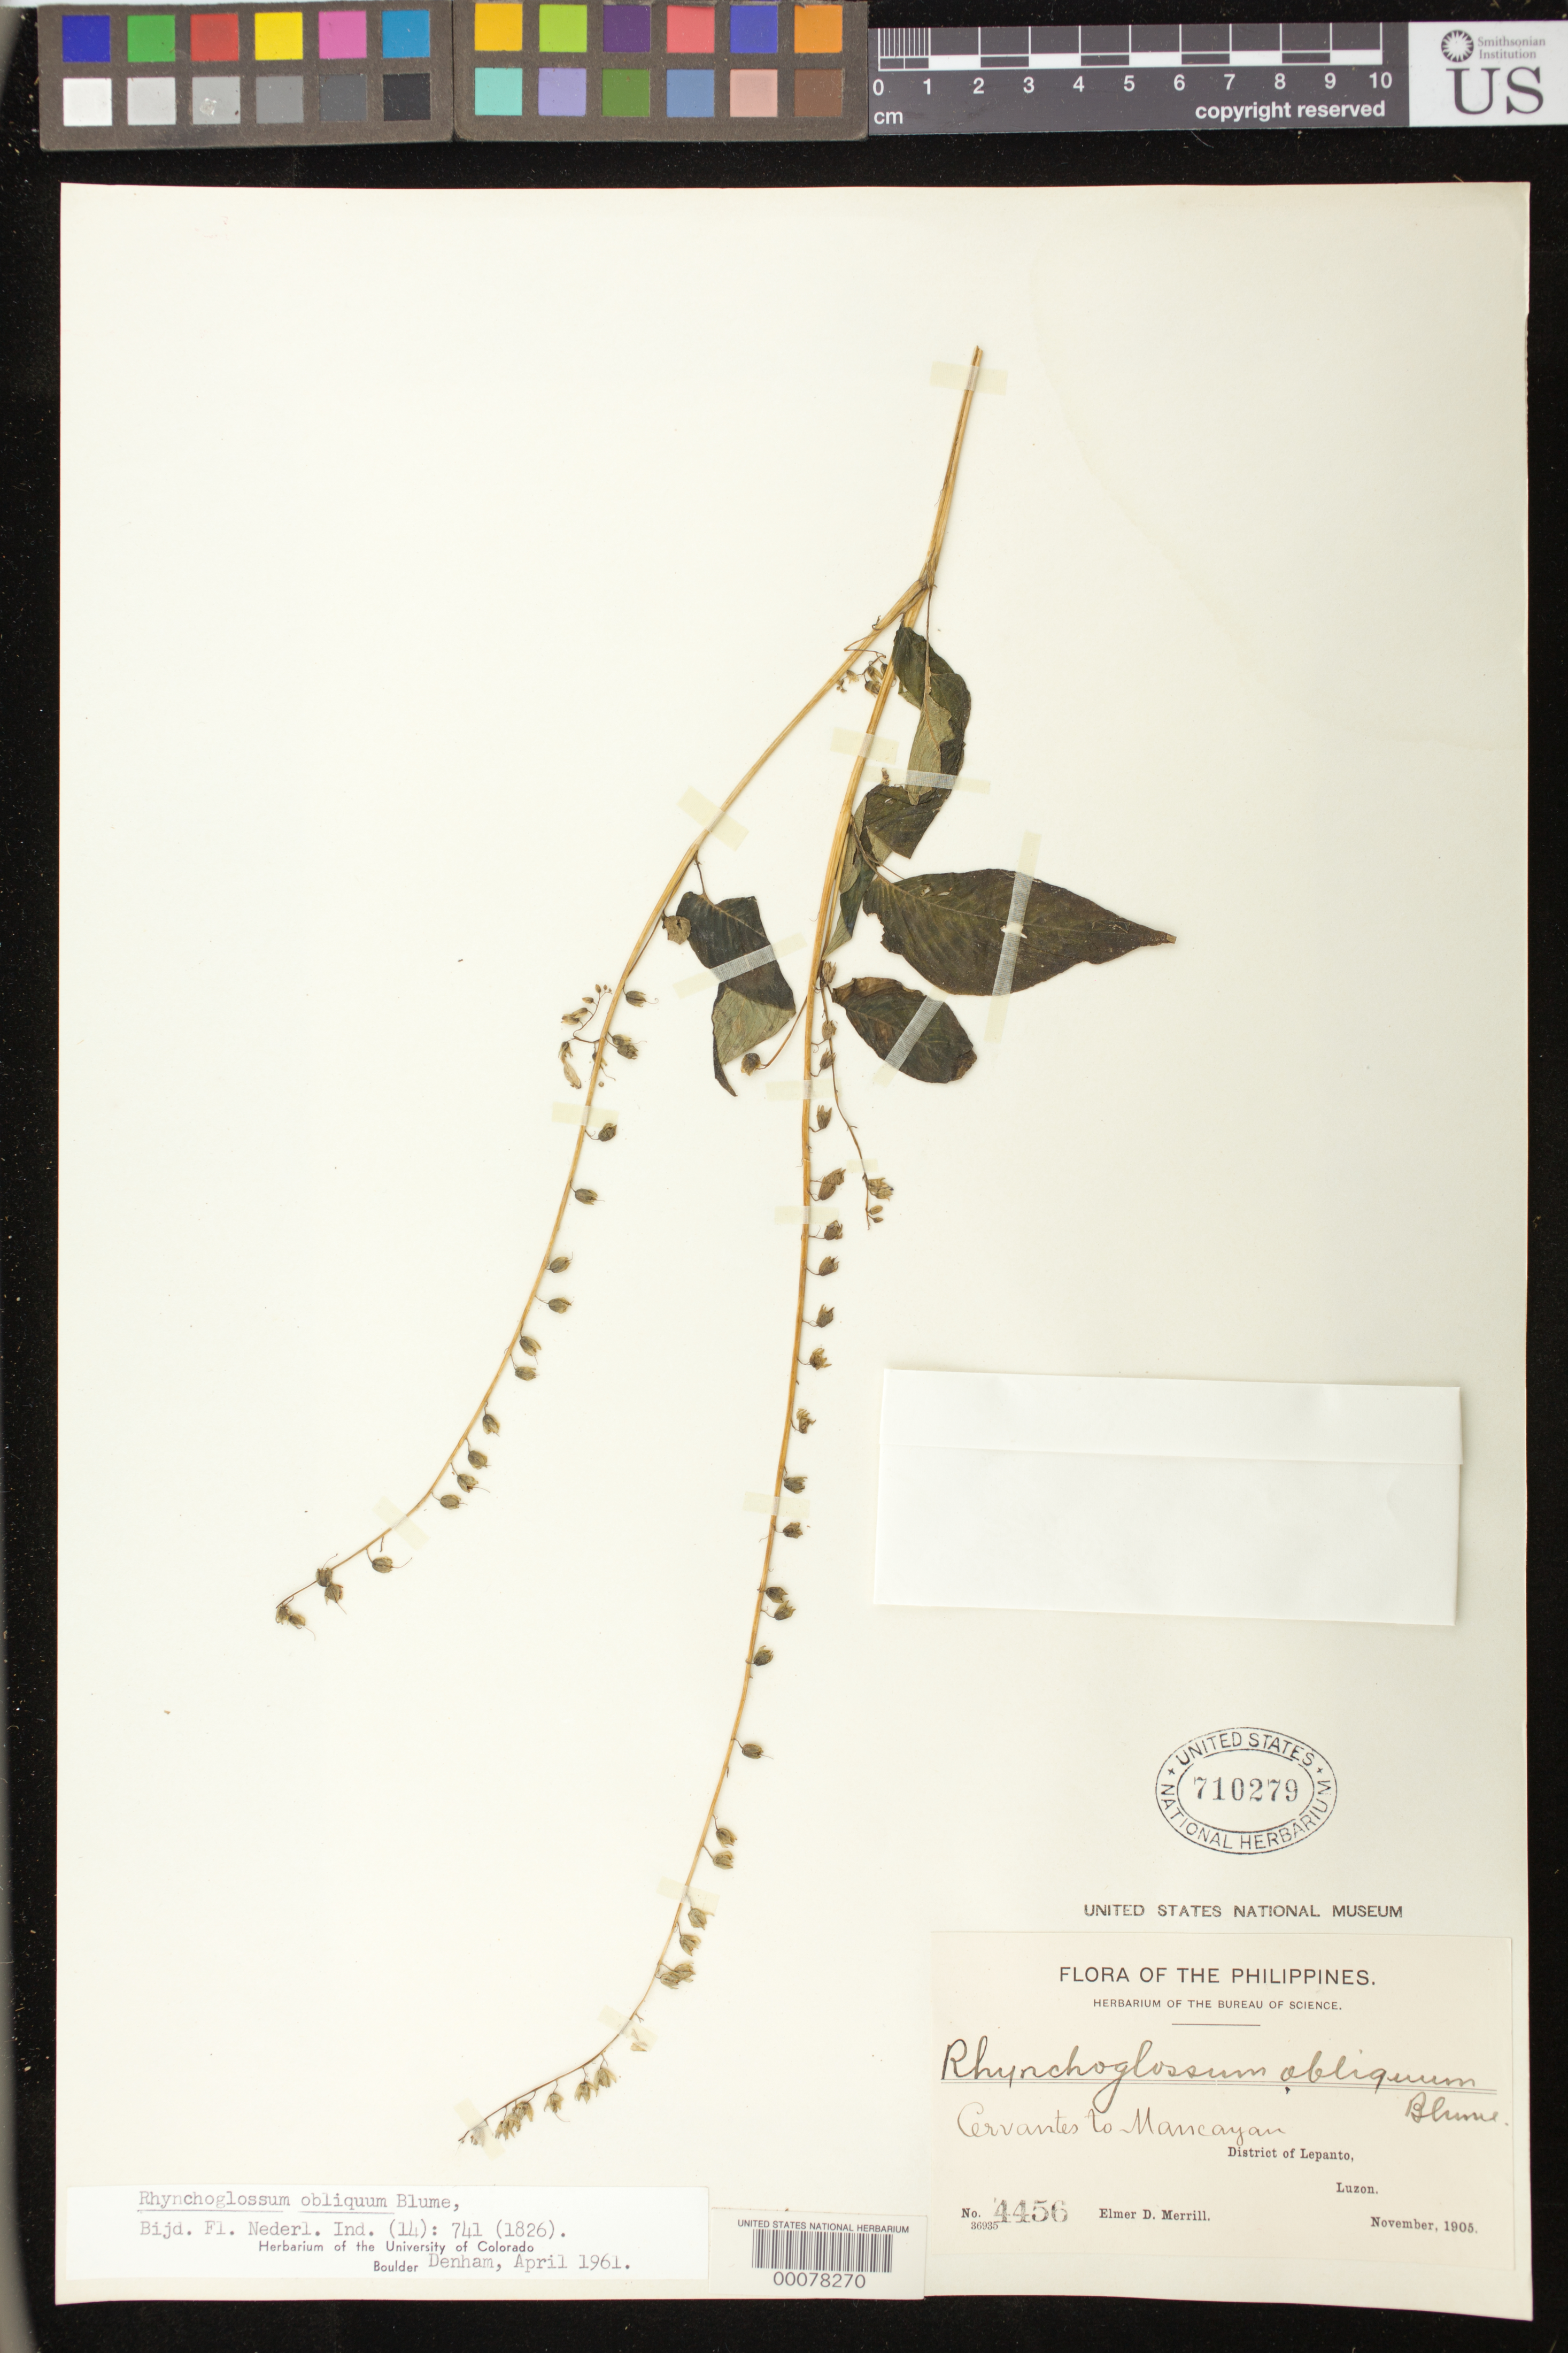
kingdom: Plantae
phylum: Tracheophyta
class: Magnoliopsida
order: Lamiales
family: Gesneriaceae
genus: Rhynchoglossum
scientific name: Rhynchoglossum obliquum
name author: Blume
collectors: E. D. Merrill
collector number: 4456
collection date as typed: Nov 1905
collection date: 1905-11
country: Philippines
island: Luzon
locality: Cervantes to mancayan, dist of lepanto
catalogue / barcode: US 710279